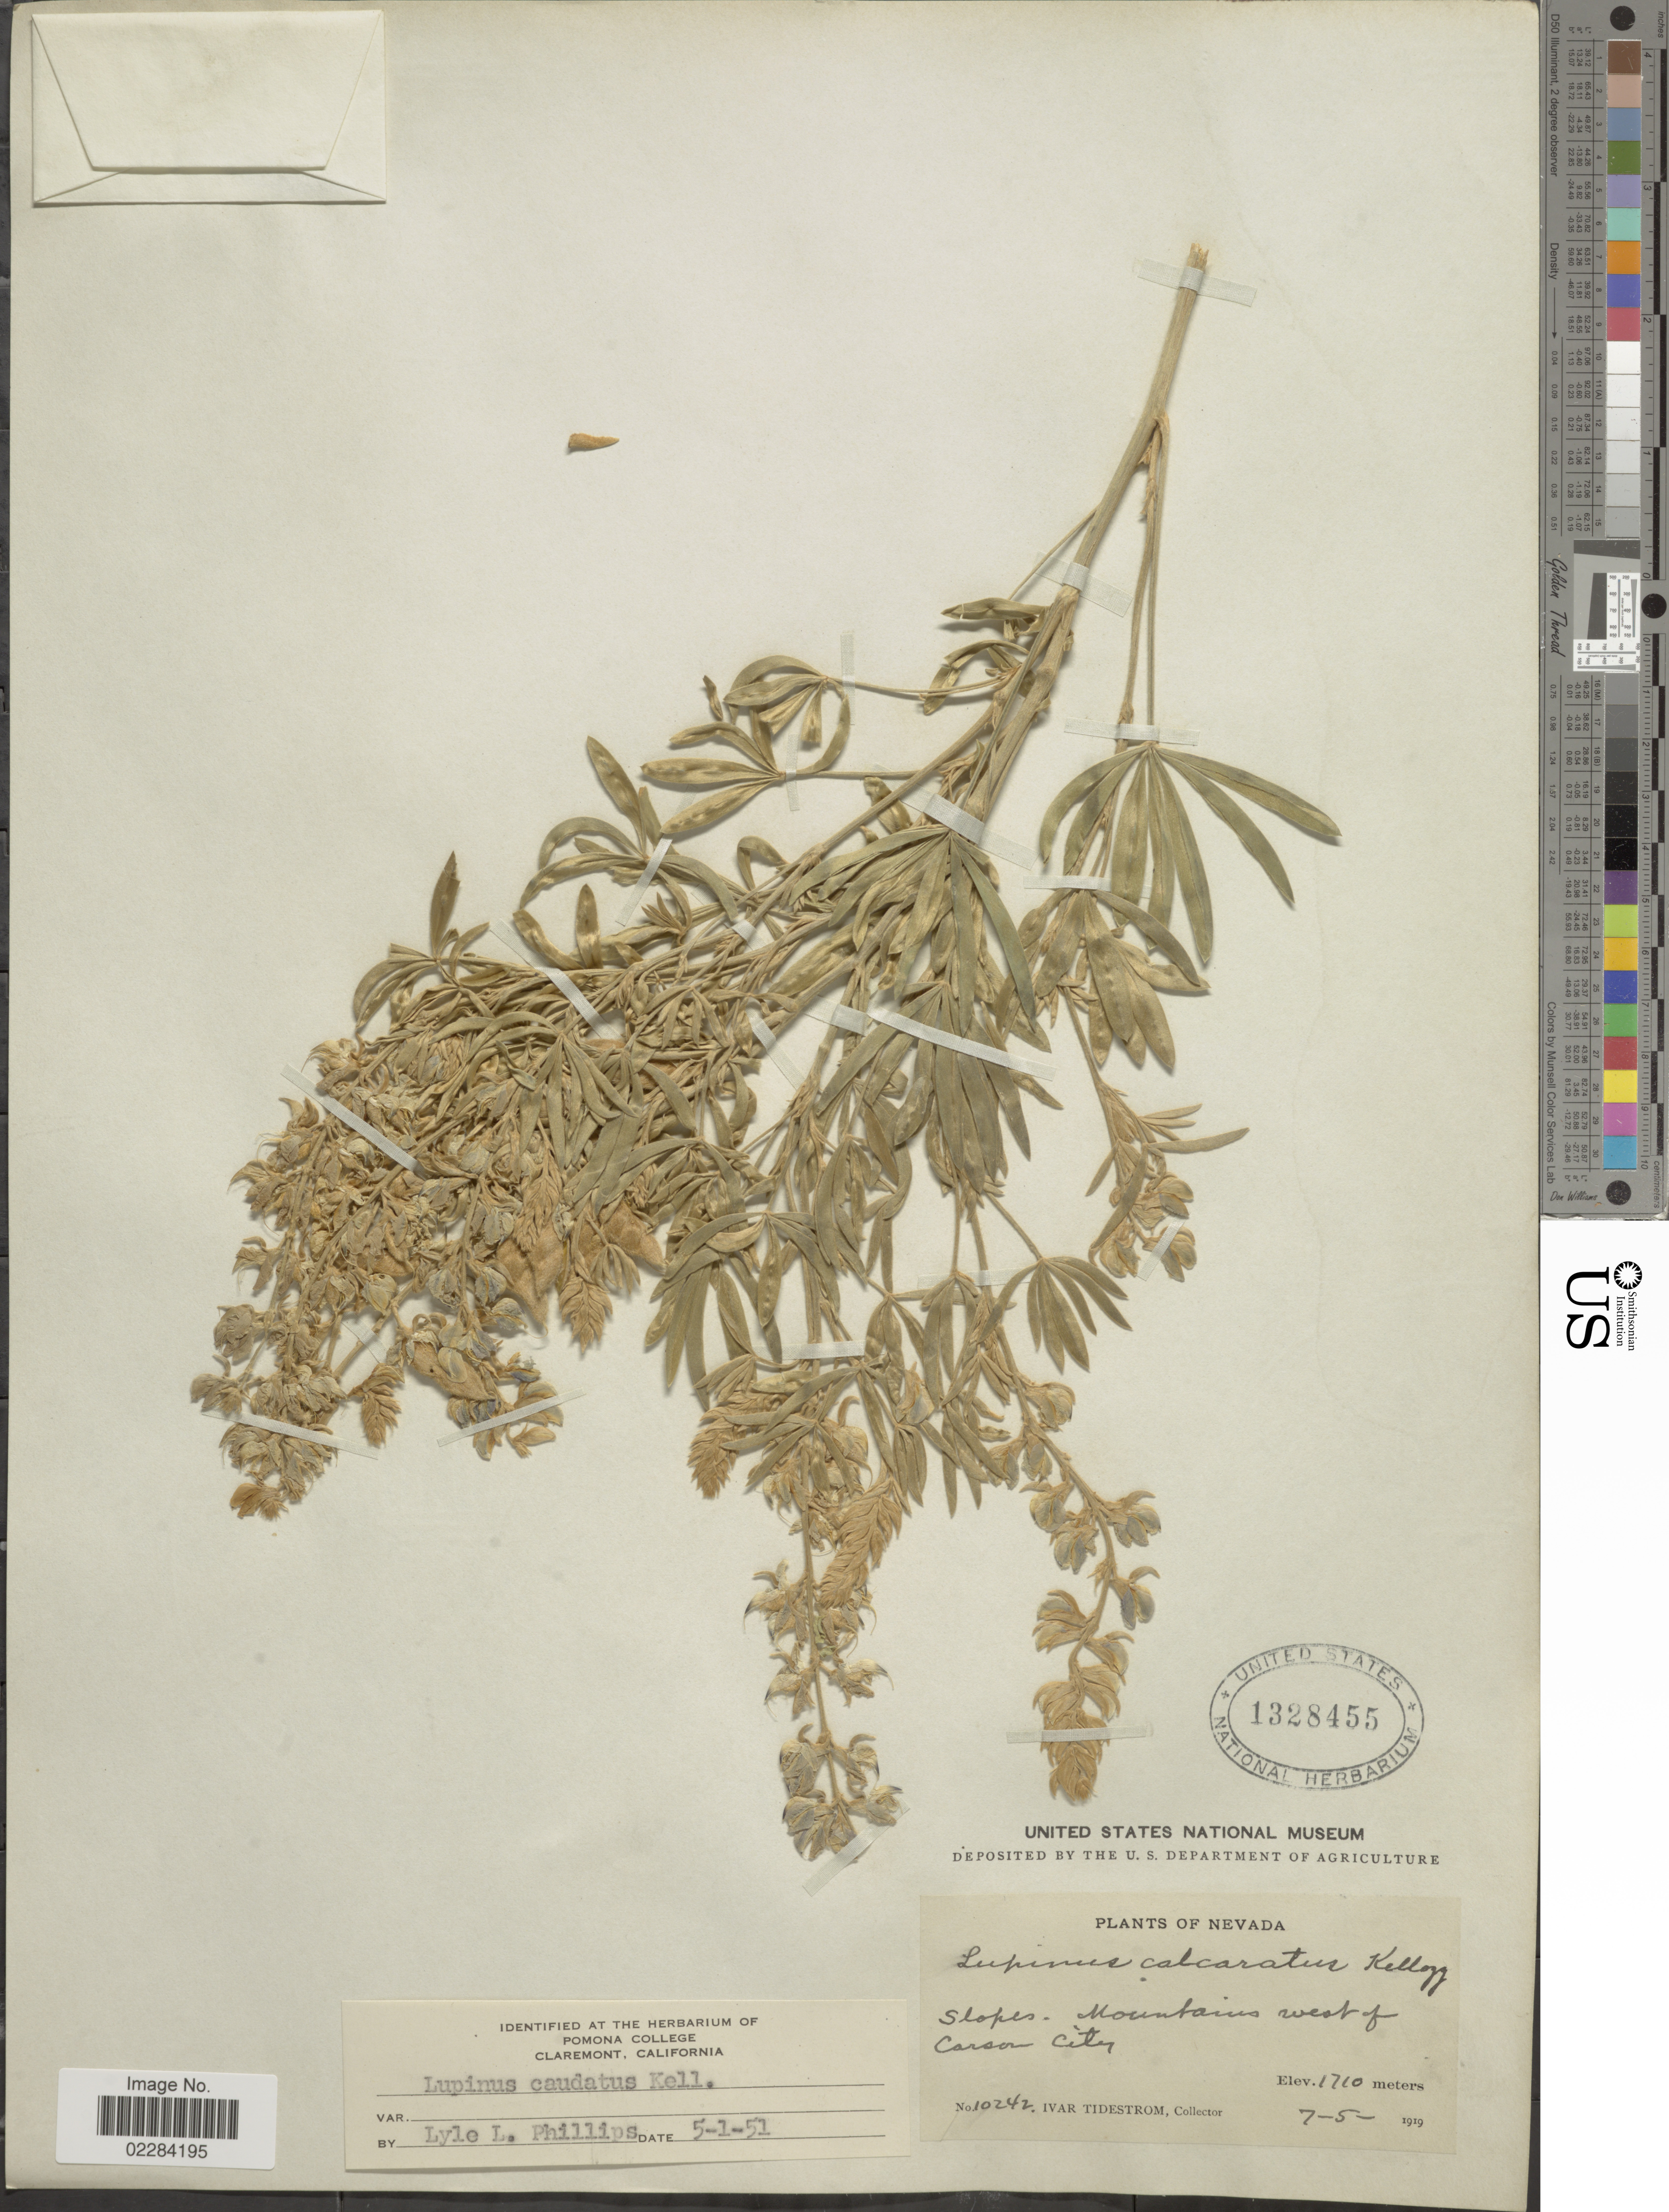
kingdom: Plantae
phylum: Tracheophyta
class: Magnoliopsida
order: Fabales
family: Fabaceae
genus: Lupinus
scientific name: Lupinus caudatus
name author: Kellogg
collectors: I. F. Tidestrom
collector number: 10242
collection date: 1919-07-05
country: United States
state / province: Nevada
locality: Slopes. Mountains west of Carson City.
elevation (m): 1710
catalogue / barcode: US 1328455